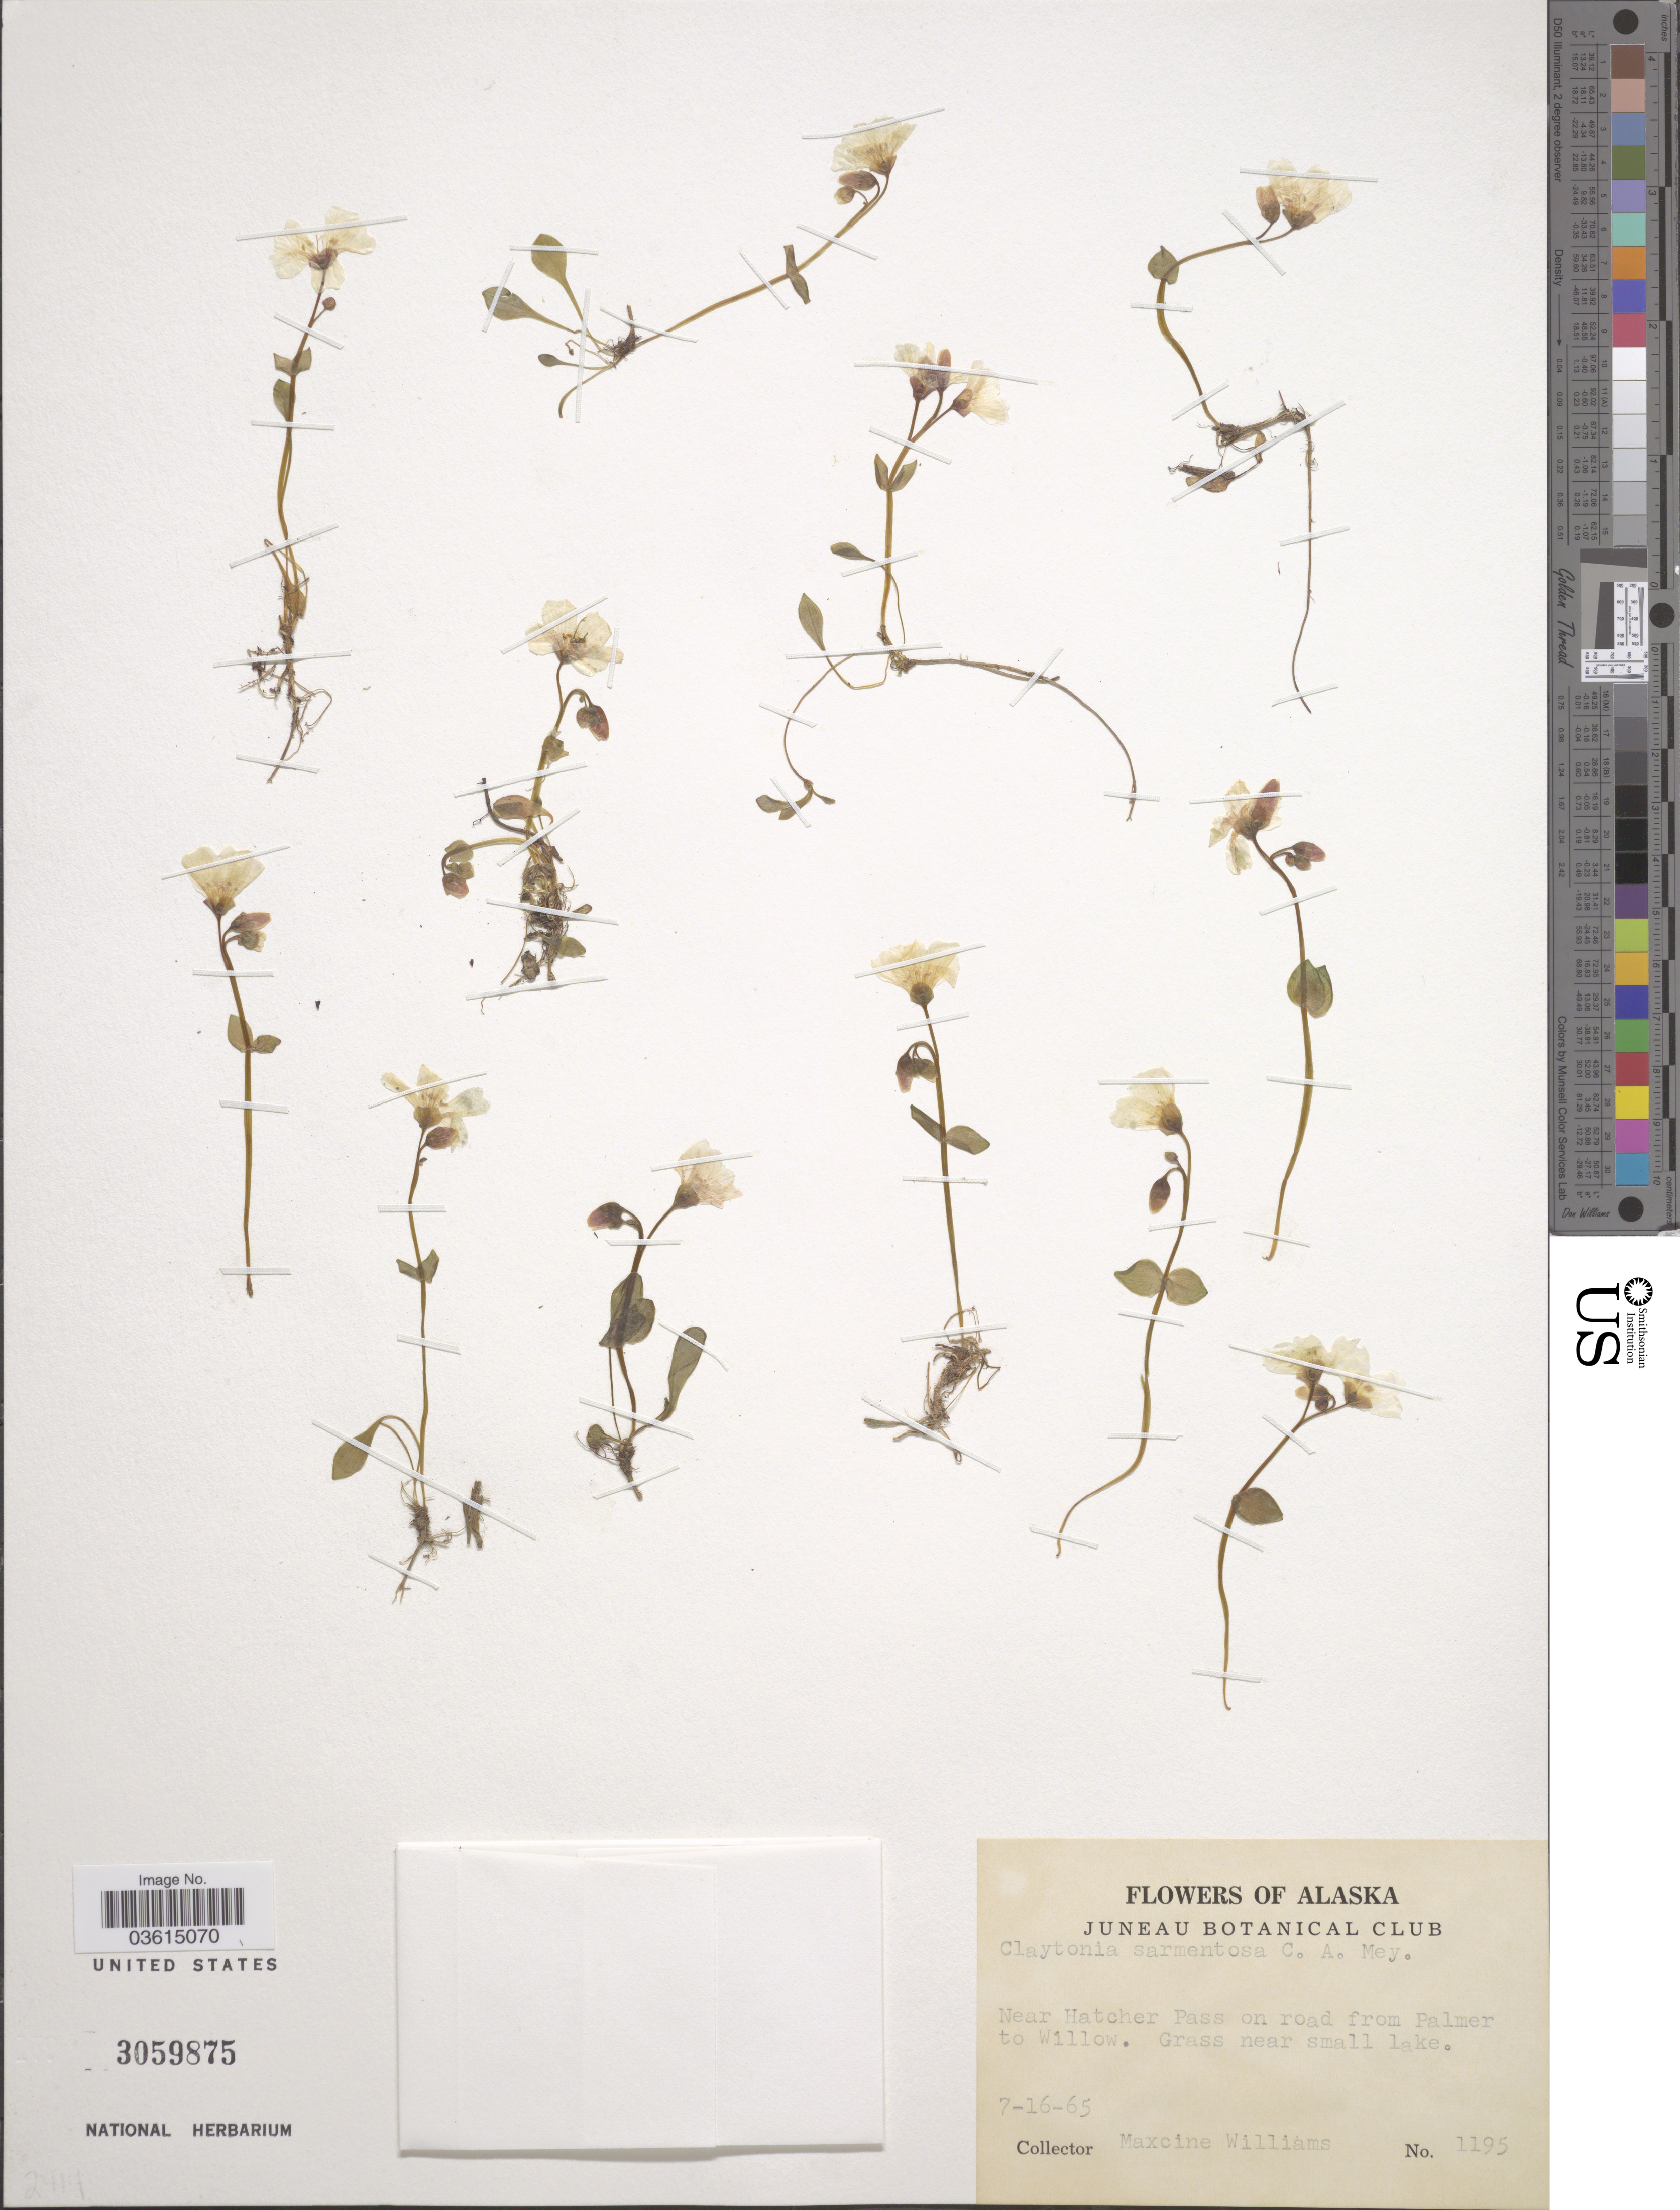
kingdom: Plantae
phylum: Tracheophyta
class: Magnoliopsida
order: Caryophyllales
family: Montiaceae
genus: Claytonia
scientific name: Claytonia sarmentosa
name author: C.A. Mey.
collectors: M. Williams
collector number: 1195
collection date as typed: Transcribed d/m/y: 16/7/65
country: United States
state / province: Alaska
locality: Juneau Botanical Club [unsure placement] Near Hatcher Pass on road from Palmer to Willow.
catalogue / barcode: US 3059875